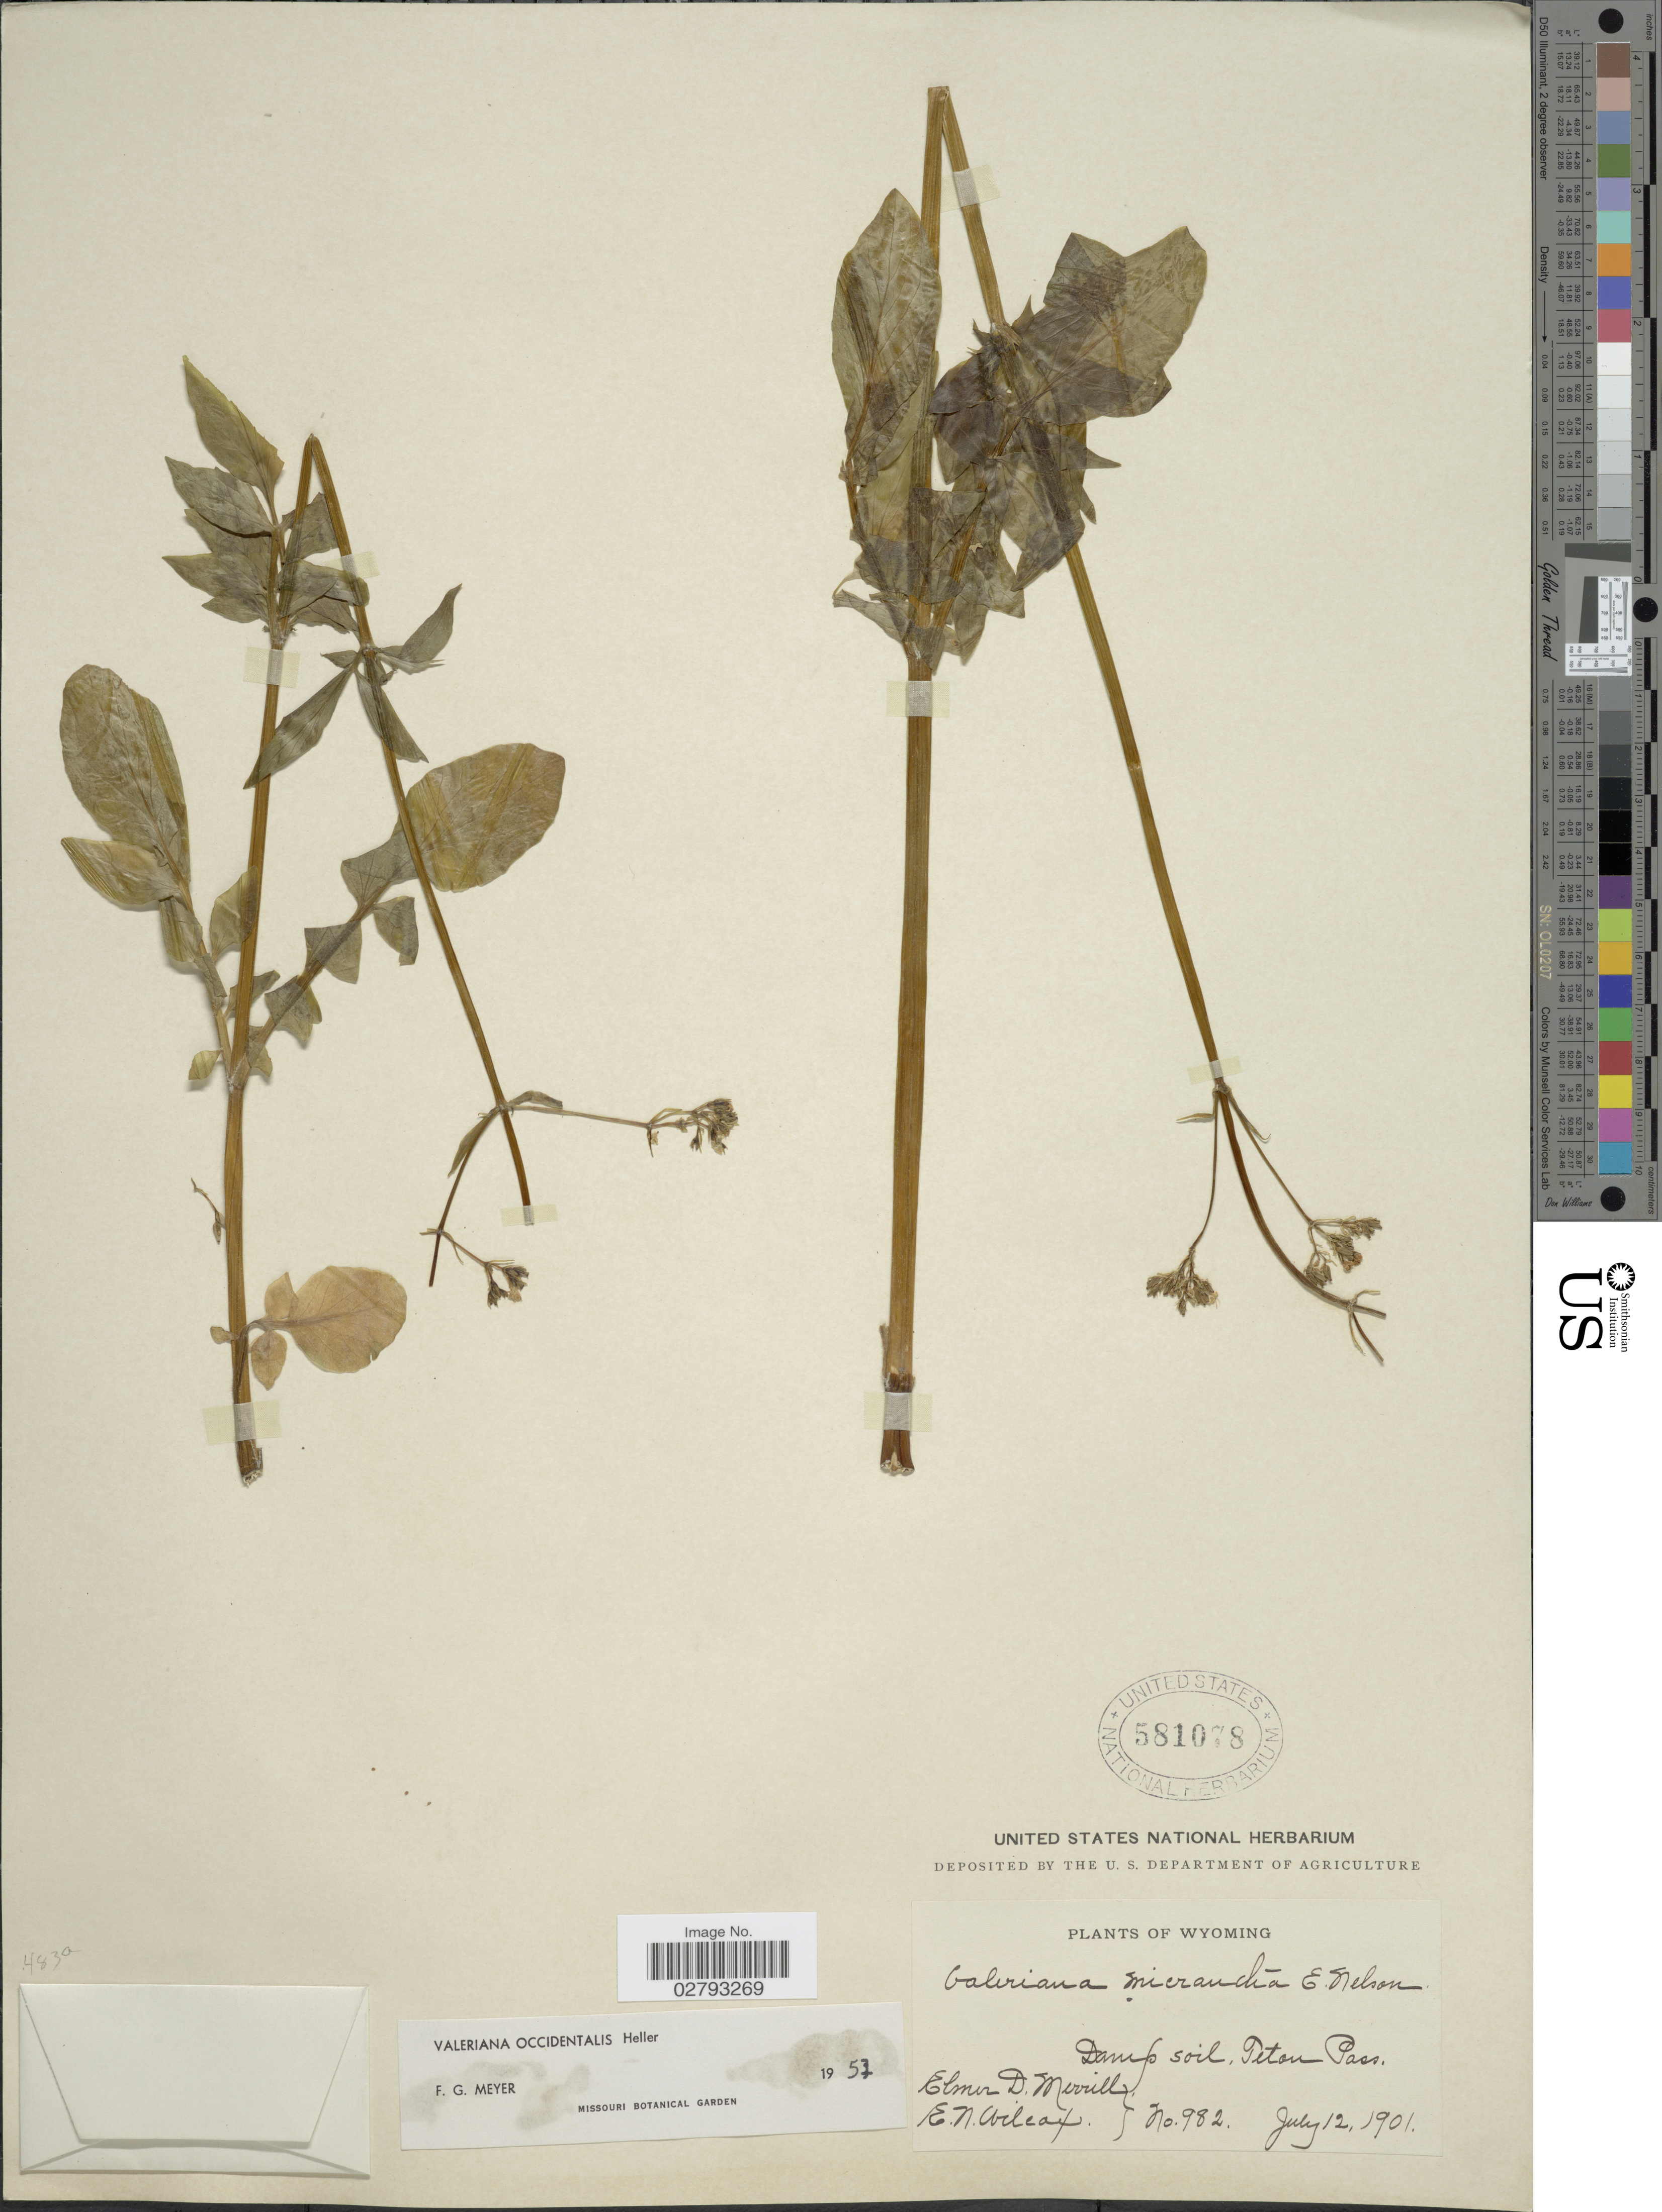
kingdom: Plantae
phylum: Tracheophyta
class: Magnoliopsida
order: Dipsacales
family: Caprifoliaceae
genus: Valeriana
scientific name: Valeriana occidentalis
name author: A. Heller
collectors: E. D. Merrill & E. Wilcox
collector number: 982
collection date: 1901-07-12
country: United States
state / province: Wyoming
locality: Teton Pass.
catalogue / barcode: US 581078